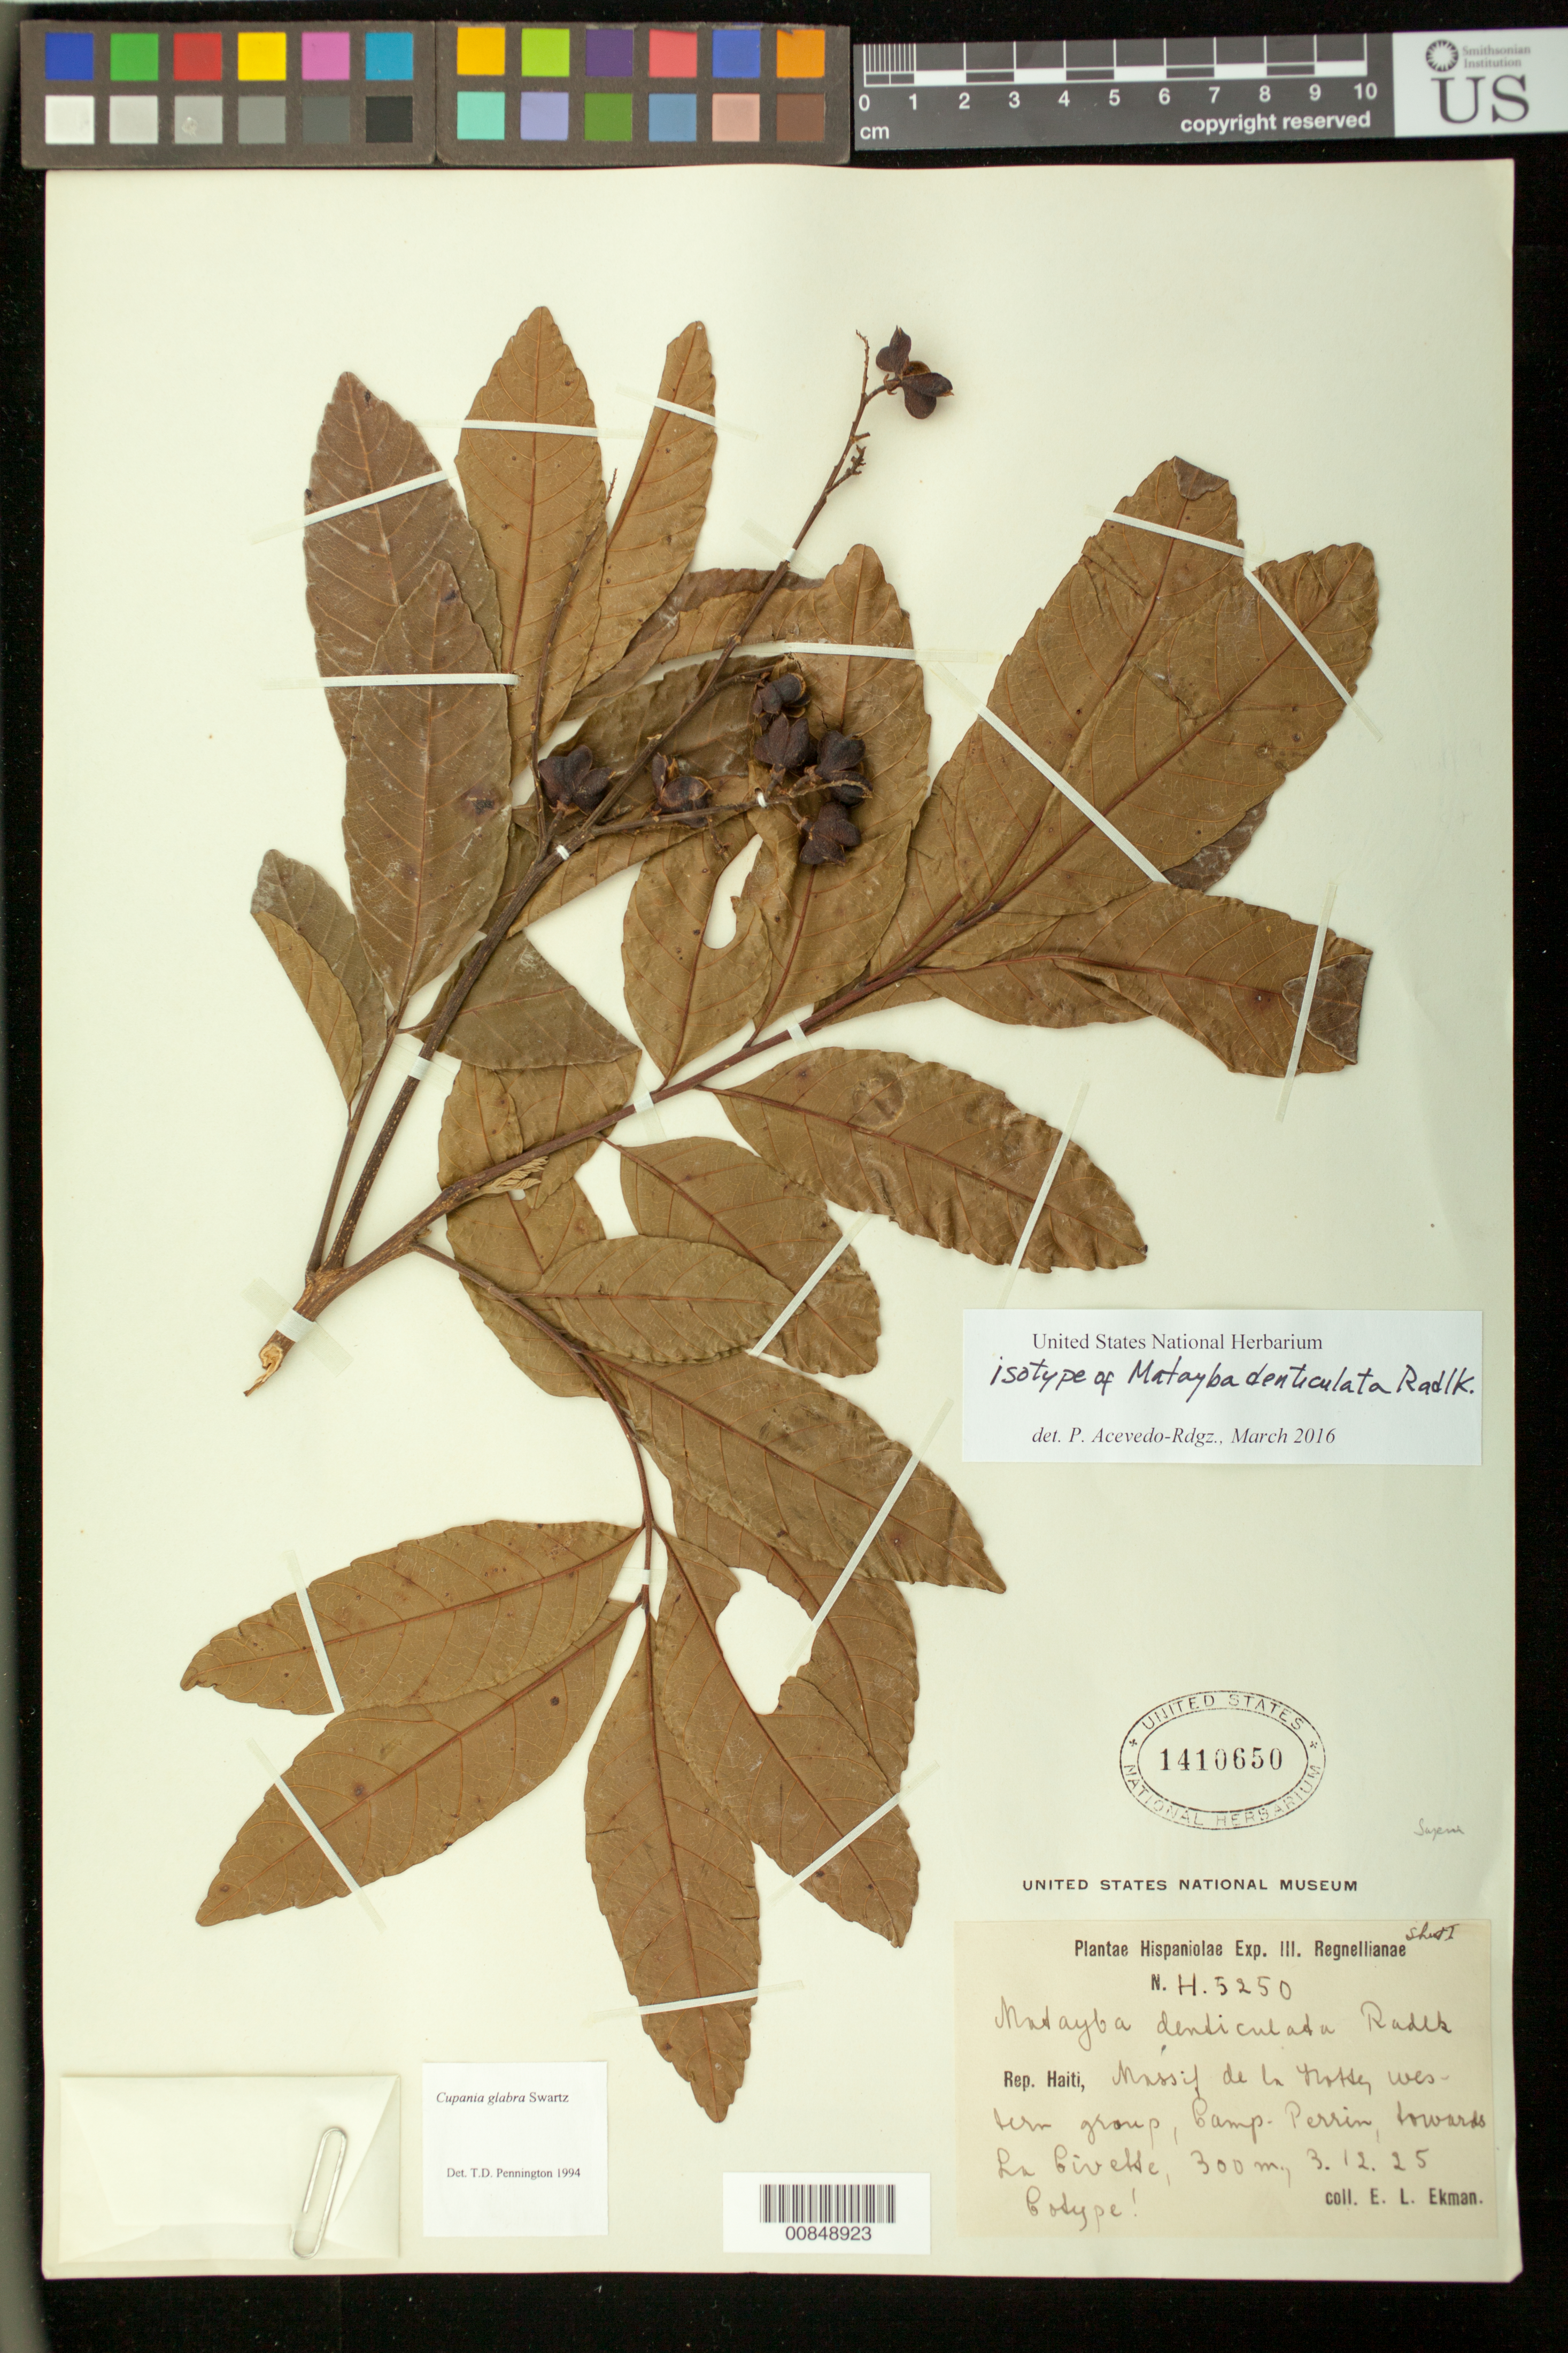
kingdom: Plantae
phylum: Tracheophyta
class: Magnoliopsida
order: Sapindales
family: Sapindaceae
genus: Matayba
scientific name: Matayba denticulata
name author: Radlk.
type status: Isotype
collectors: E. L. Ekman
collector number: H 5250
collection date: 1925-12-03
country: Haiti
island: Hispaniola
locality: Massif de la Hotte, Western group. Camp Perrin, toward La Civette.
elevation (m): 300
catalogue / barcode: US 1410650